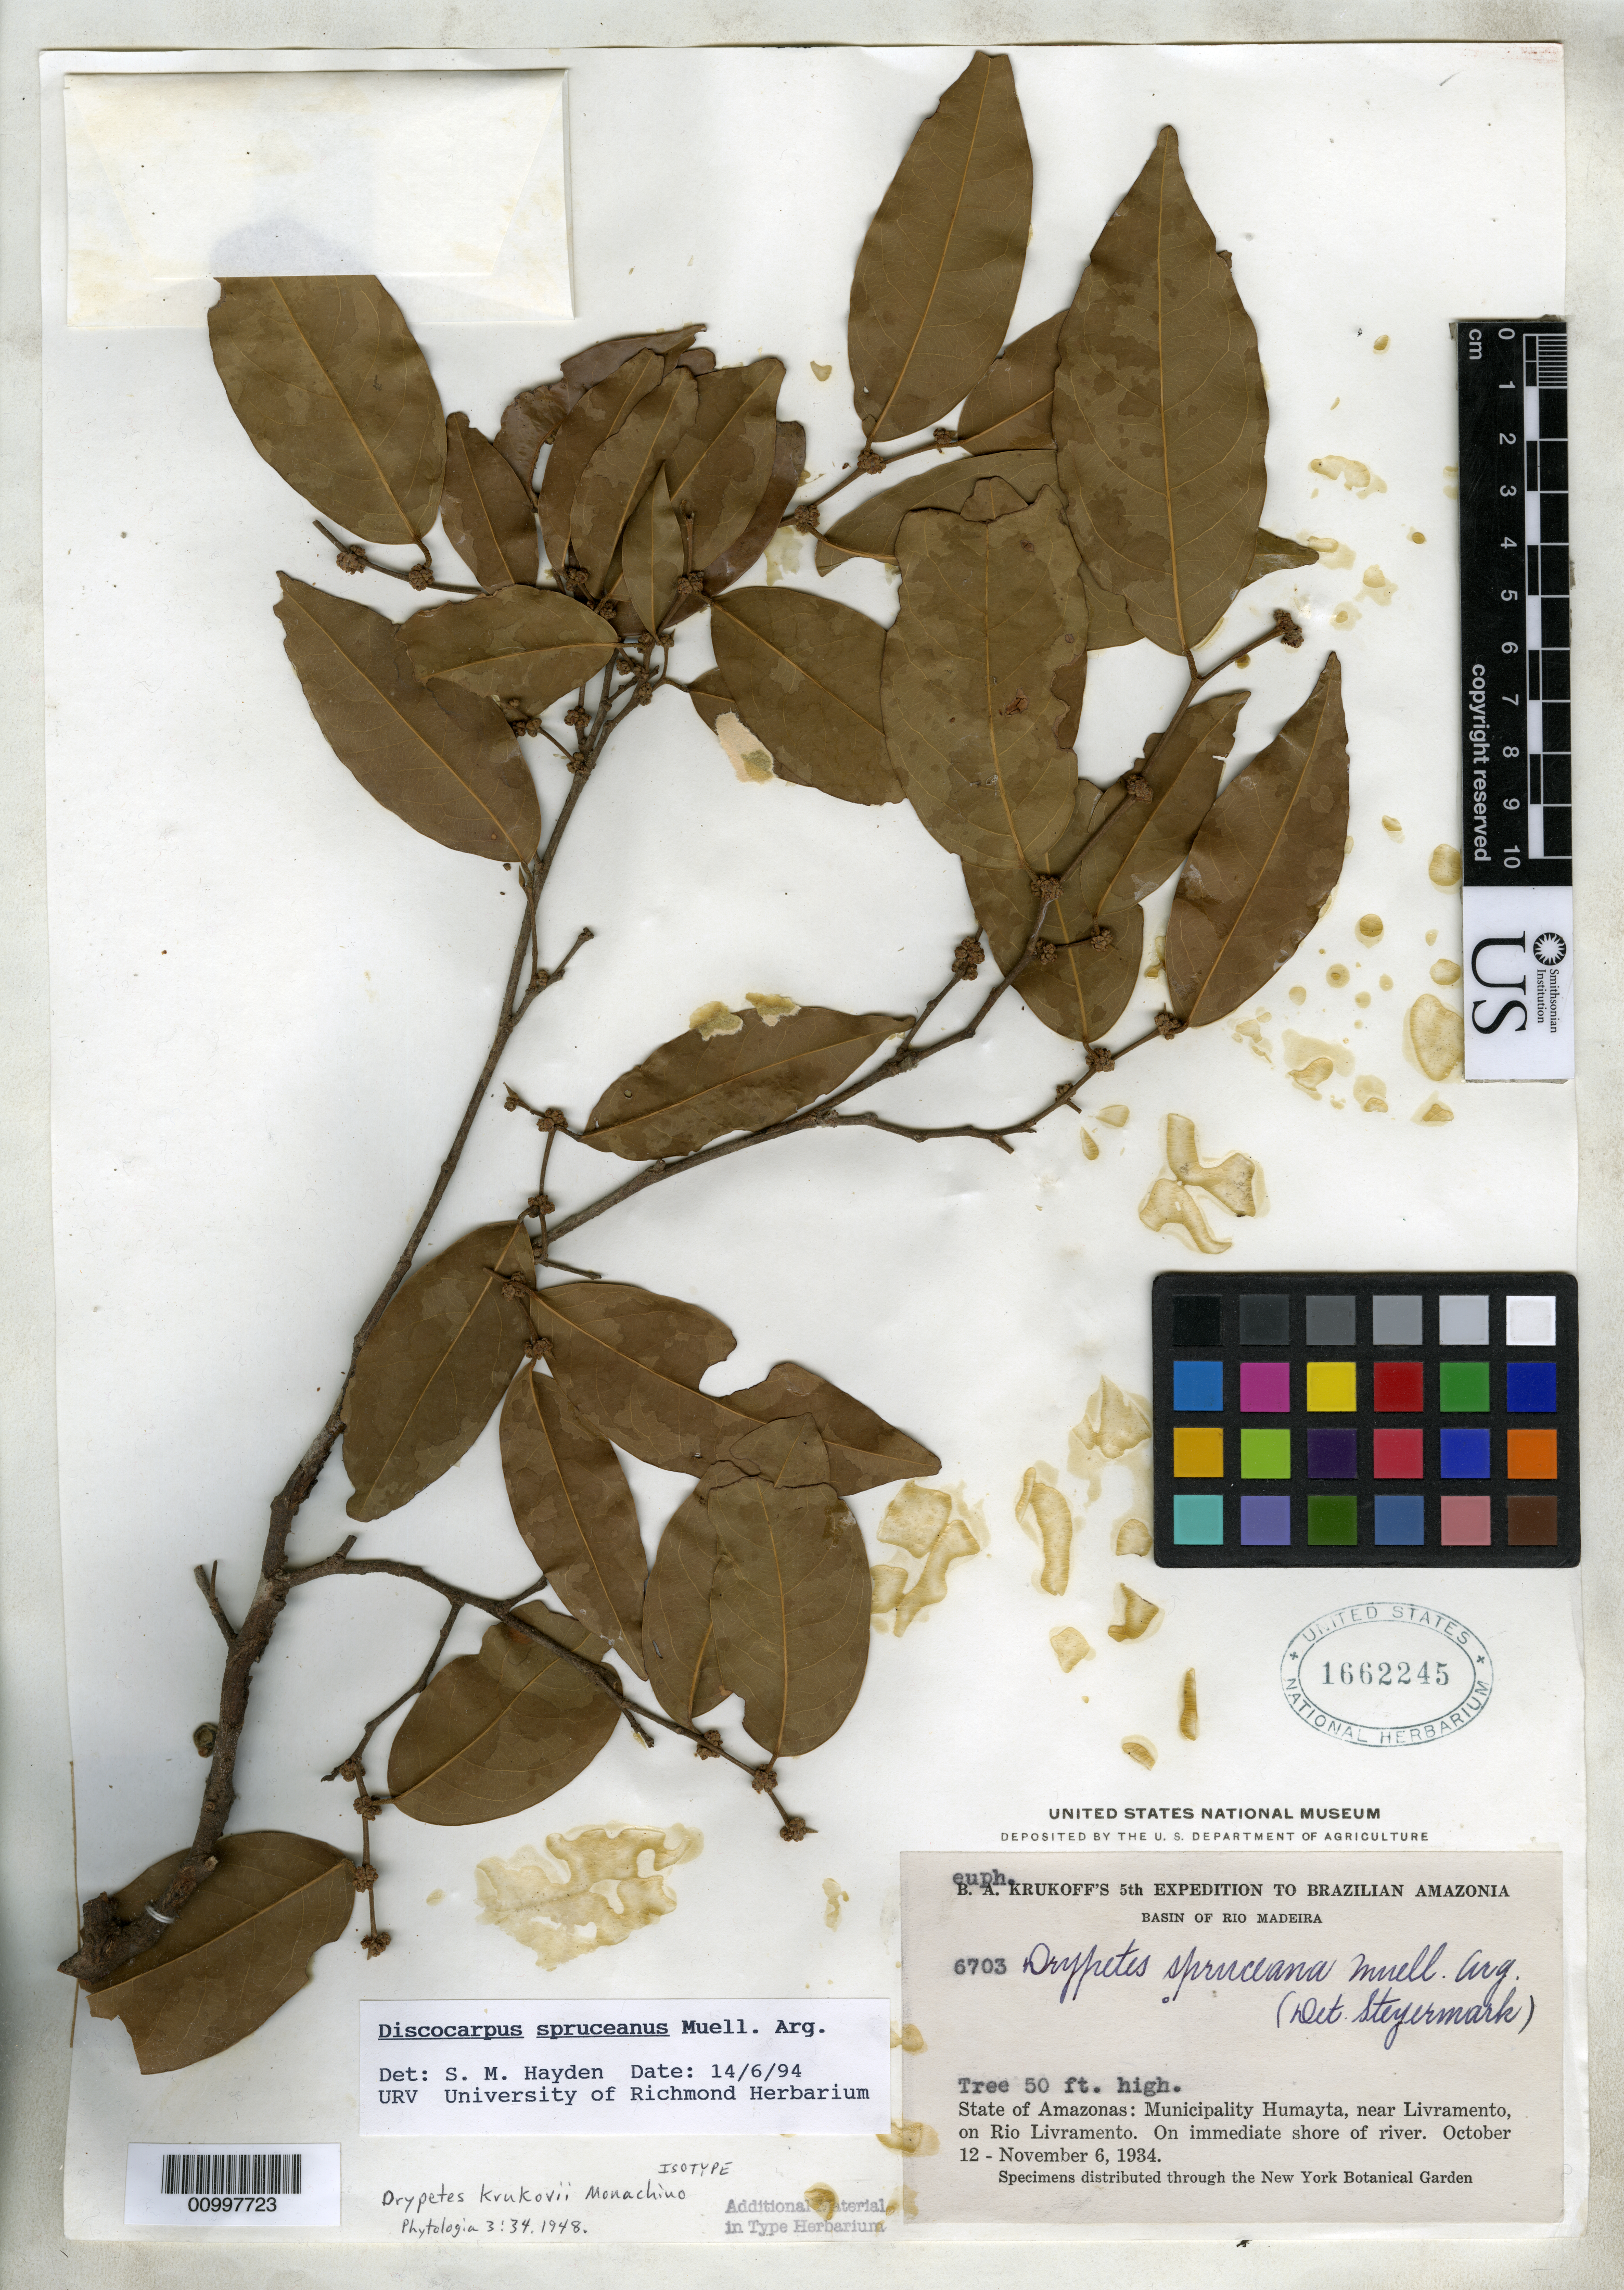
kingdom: Plantae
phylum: Tracheophyta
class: Magnoliopsida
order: Malpighiales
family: Putranjivaceae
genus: Drypetes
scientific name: Drypetes krukovii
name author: Monach.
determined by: Hayden, S. M., (URV), University of Richmond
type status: Isotype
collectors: B. A. Krukoff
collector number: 6703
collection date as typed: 12 Oct 1934 to 06 Nov 1934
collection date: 1934-10-12/1934-11-06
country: Brazil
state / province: Amazonas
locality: Basin of Rio Madeira, municipality Humayta, near Livramento, on Rio Livramento. On immediate shore of river.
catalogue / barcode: US 1662245